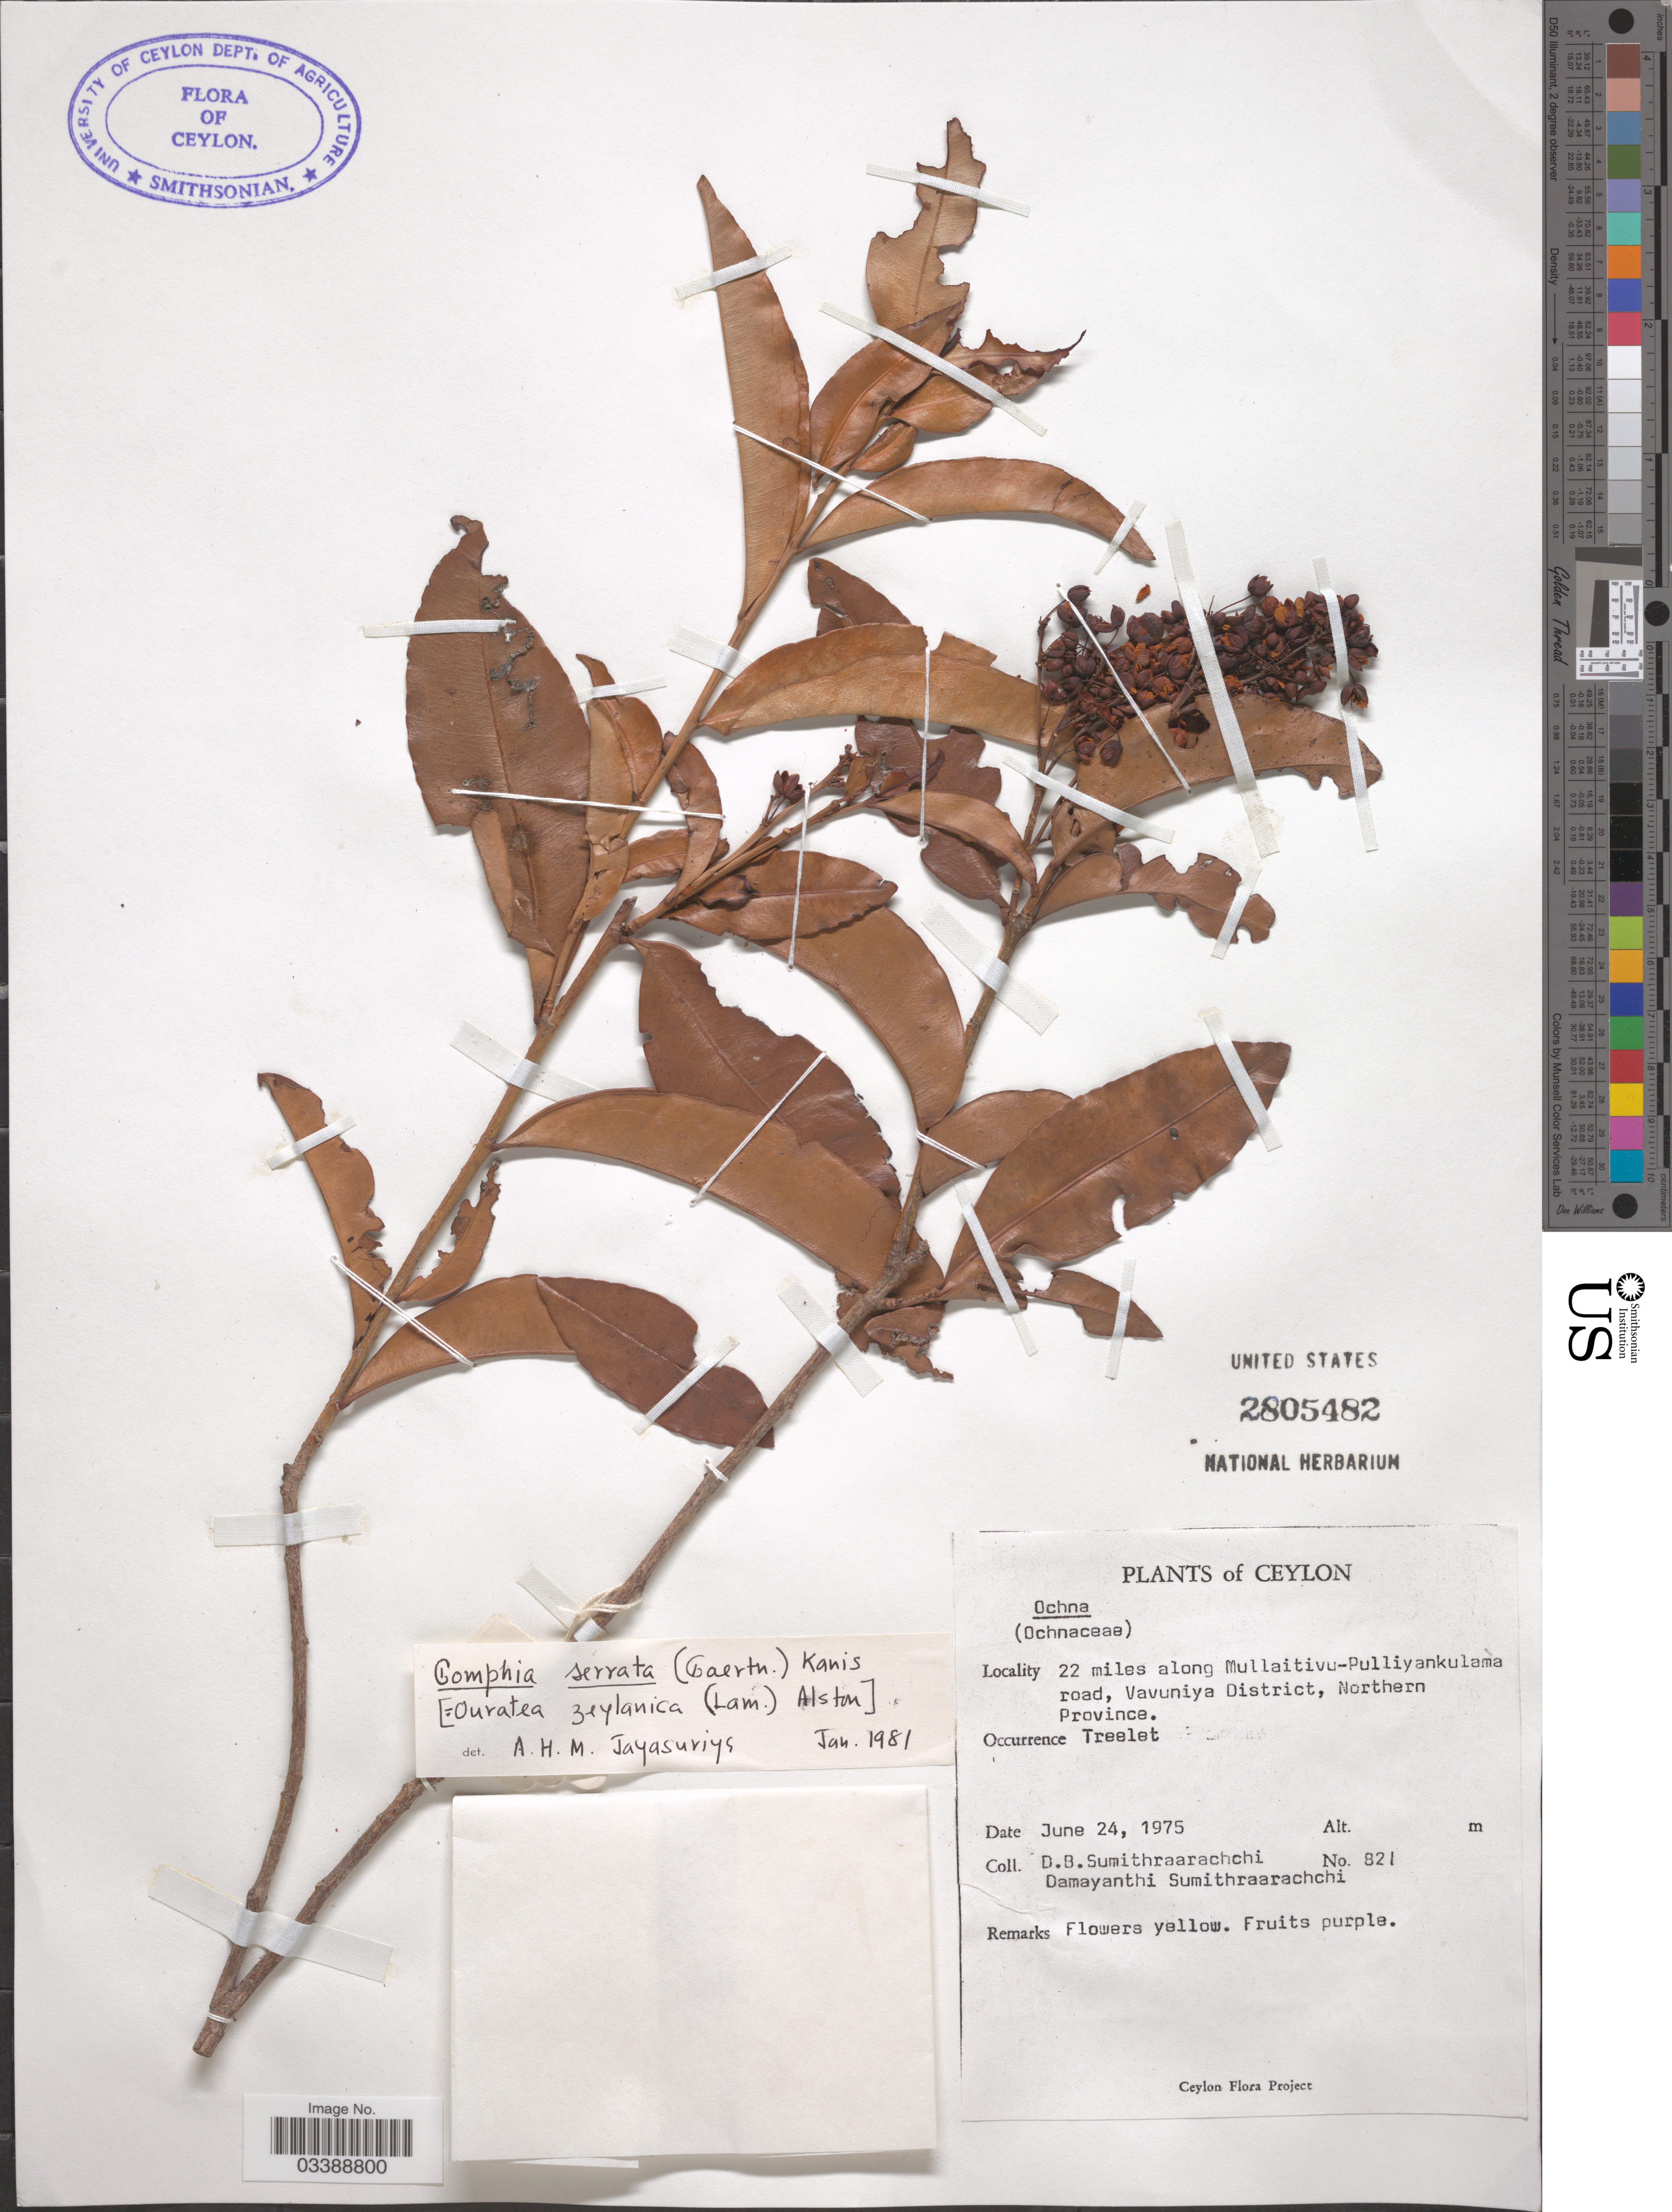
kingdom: Plantae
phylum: Tracheophyta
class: Magnoliopsida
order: Malpighiales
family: Ochnaceae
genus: Campylospermum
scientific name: Campylospermum serratum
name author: (Gaertn.) Bittrich & M.C.E. Amaral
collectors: D. B. Sumithraarachchi & D. Sumithraarachchi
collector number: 821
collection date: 1975-06-24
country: Sri Lanka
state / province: Northern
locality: Ceylon. 22 miles along Mullaitivu-Pulliyankulama road, Vavuniya District.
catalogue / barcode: US 2805482